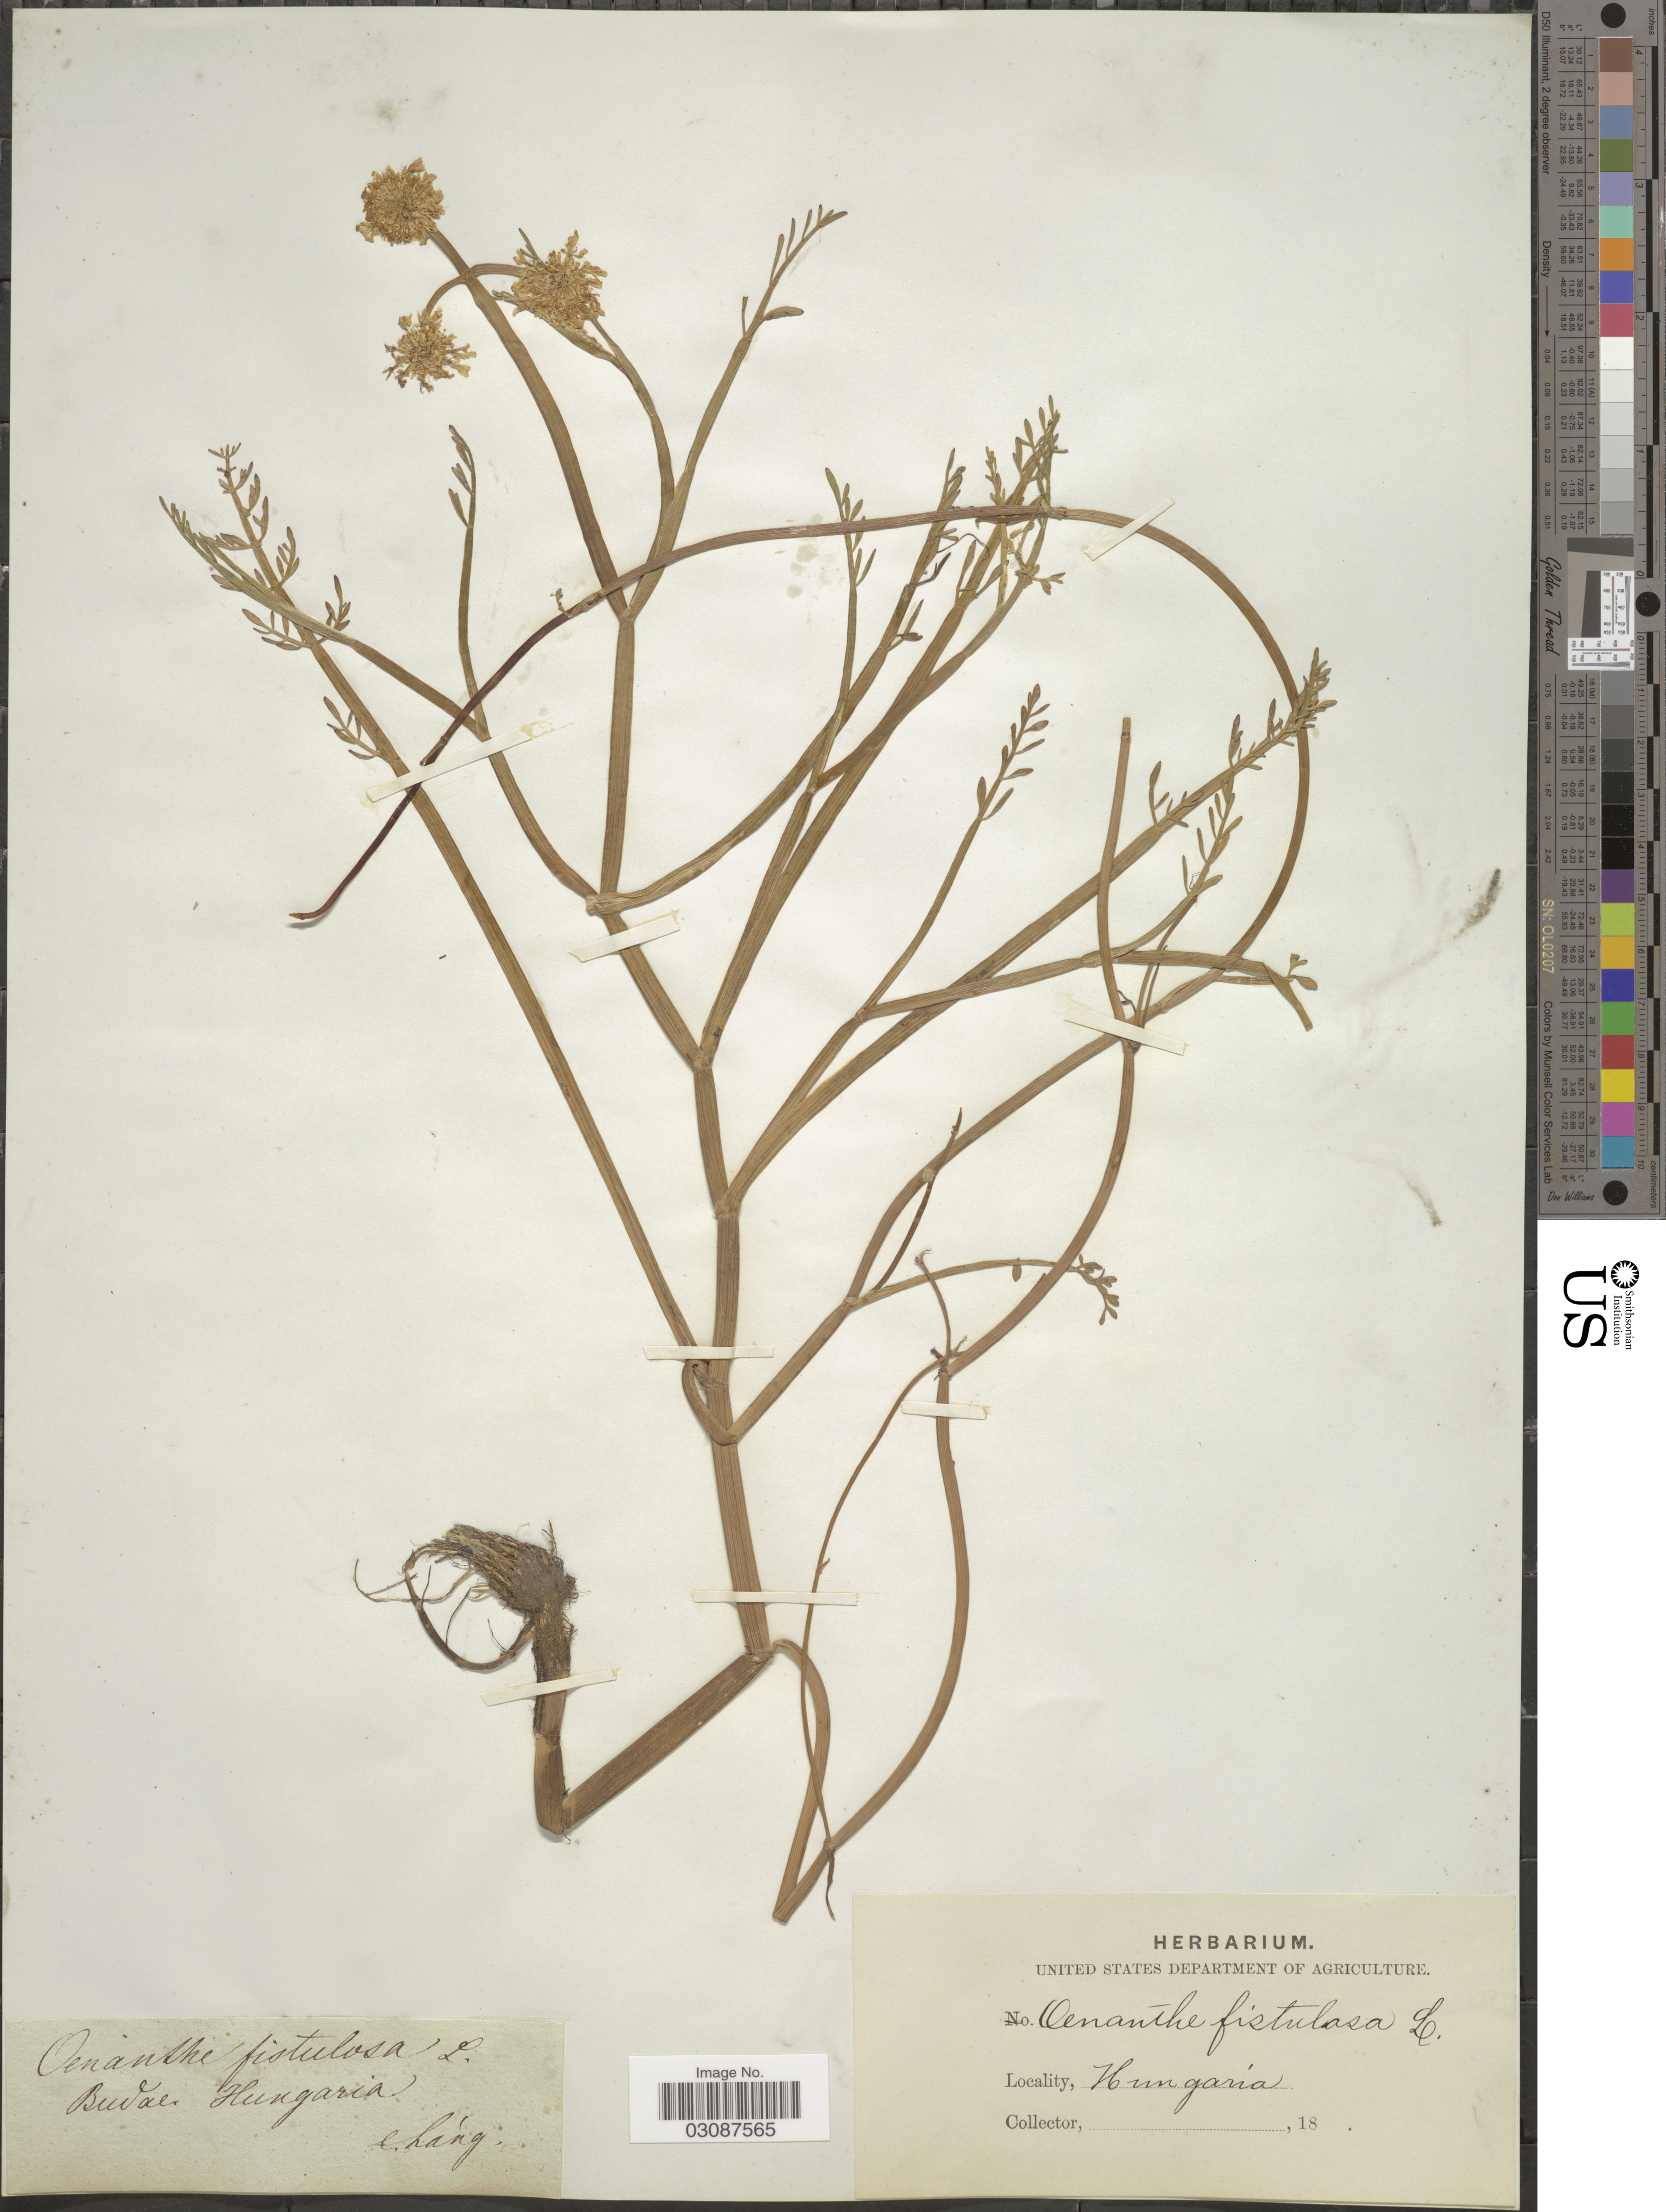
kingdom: Plantae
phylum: Tracheophyta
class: Magnoliopsida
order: Apiales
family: Apiaceae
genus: Oenanthe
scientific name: Oenanthe fistulosa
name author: L.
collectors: -- Lang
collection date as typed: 18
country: Hungary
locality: Budae.